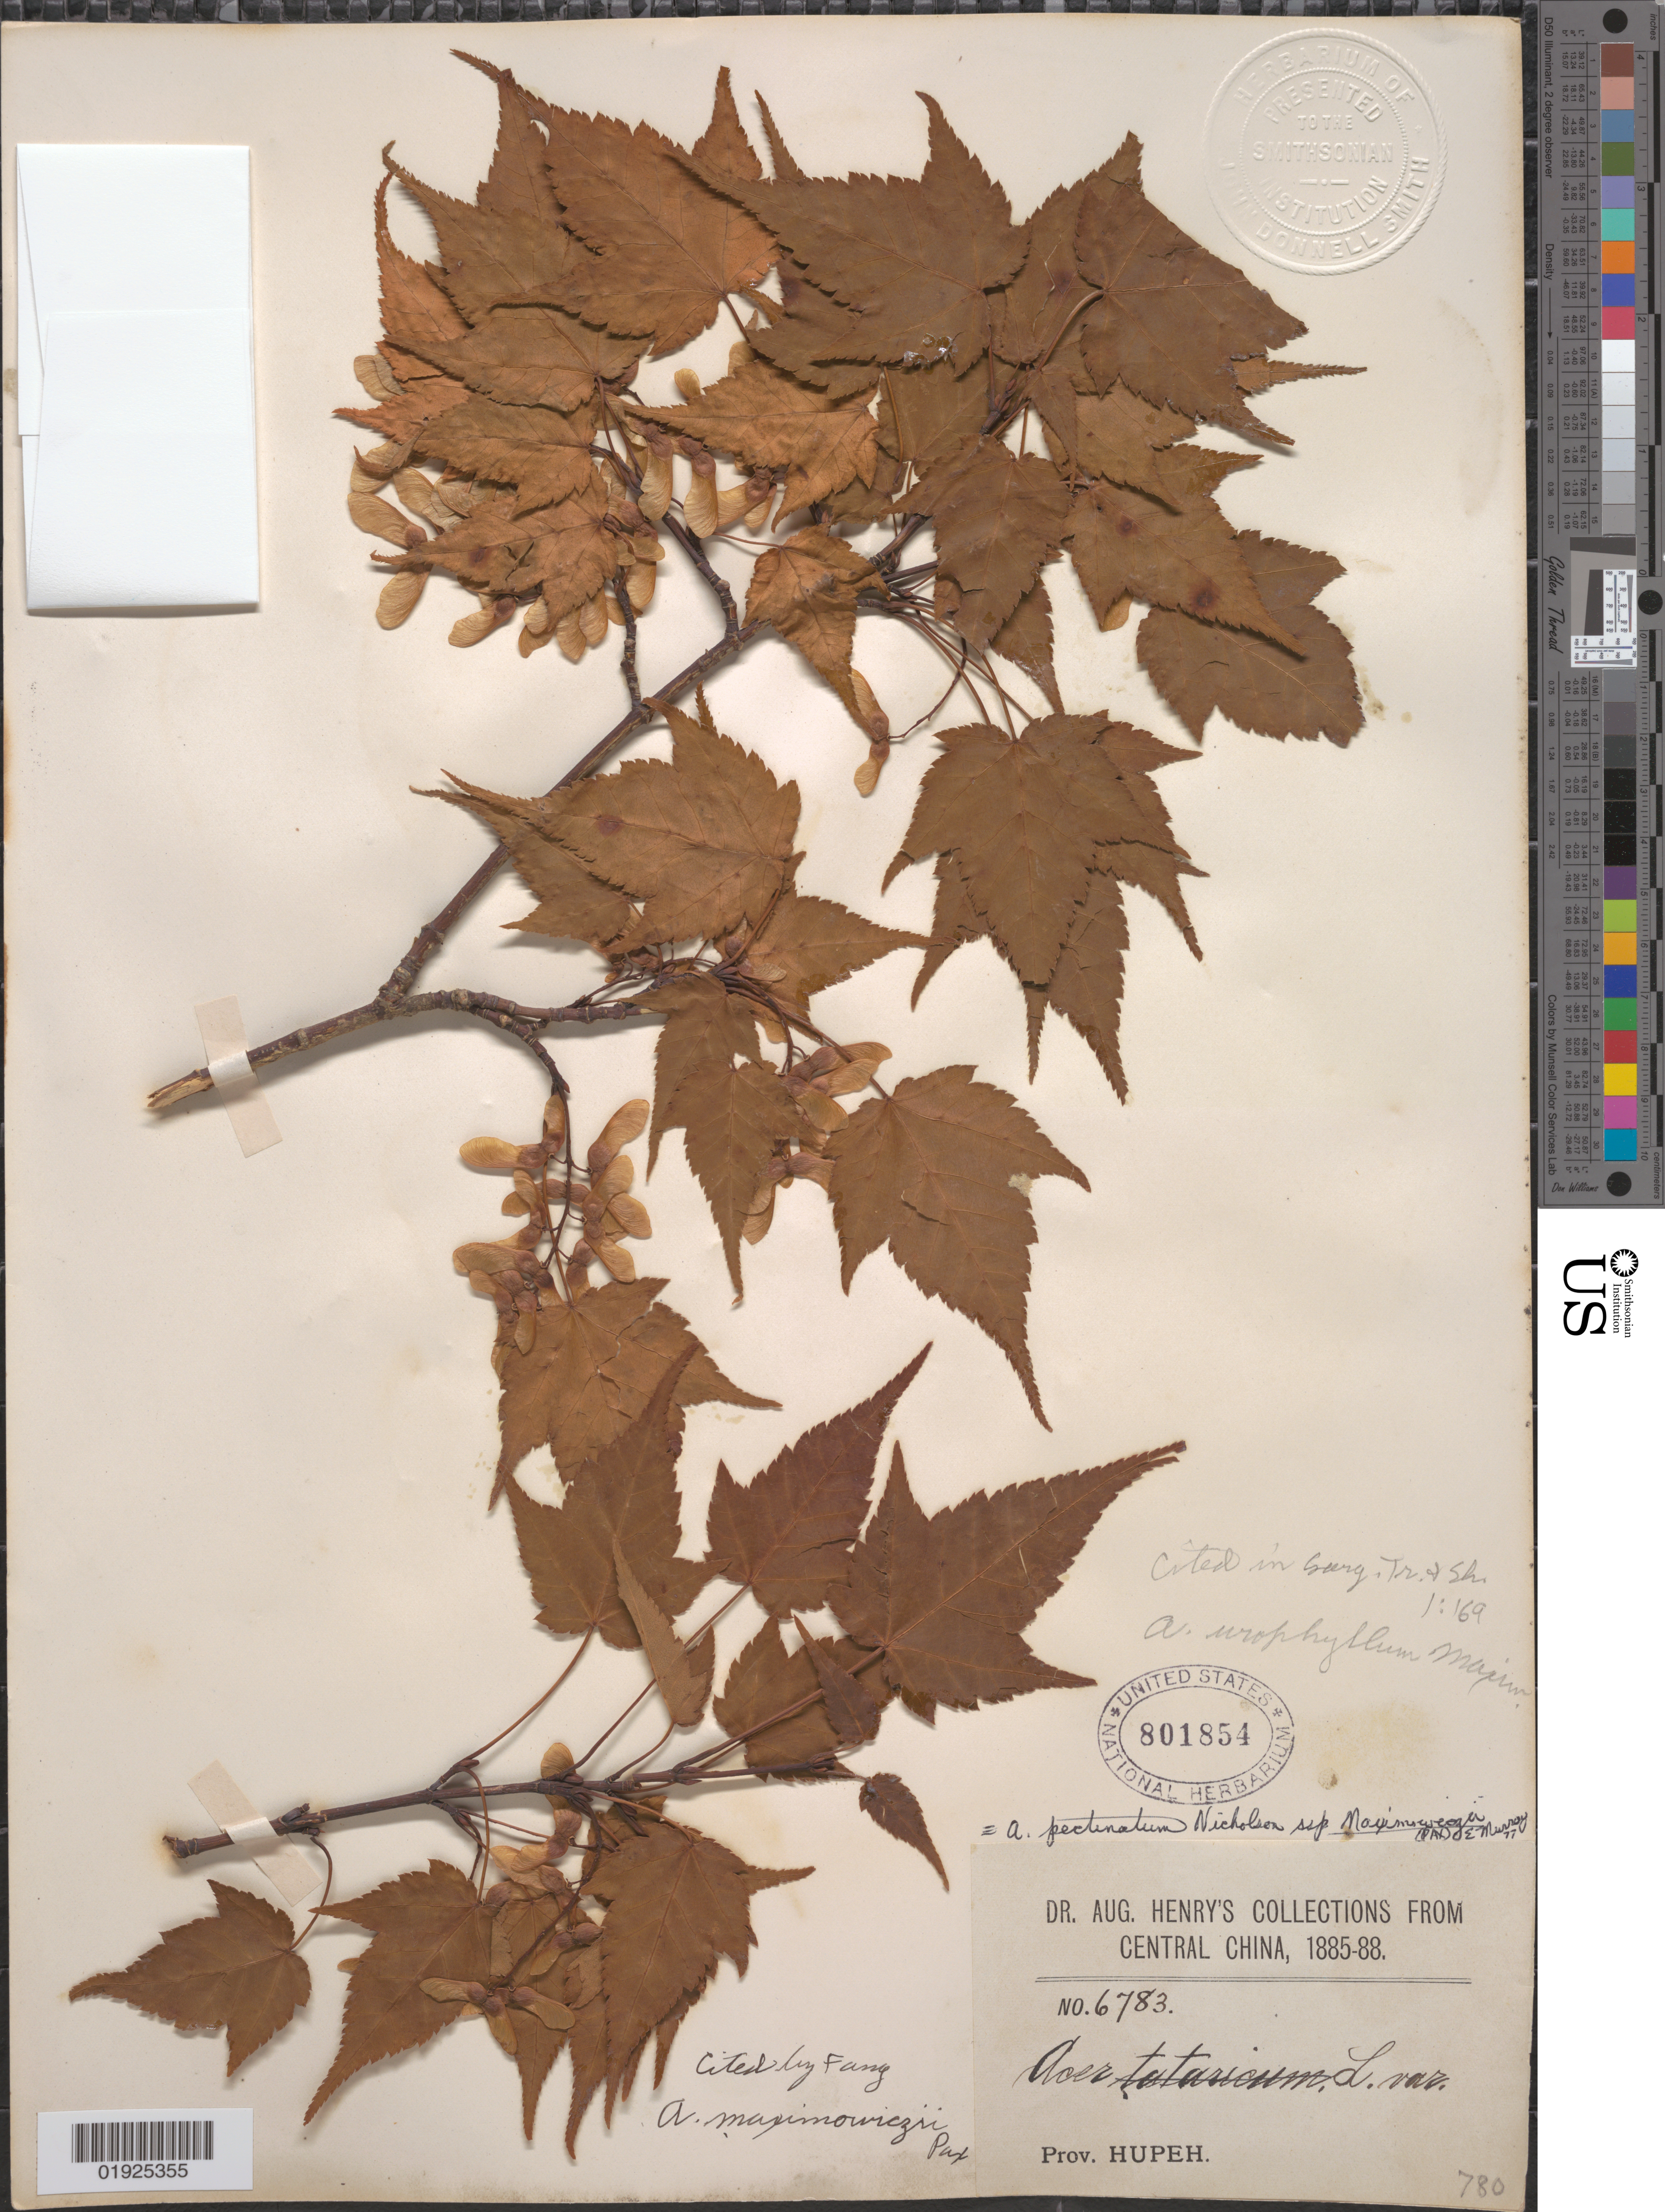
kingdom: Plantae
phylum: Tracheophyta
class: Magnoliopsida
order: Sapindales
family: Sapindaceae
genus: Acer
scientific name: Acer pectinatum subsp. maximowiczii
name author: (Pax) A.E. Murray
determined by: Murray, Edward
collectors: A. Henry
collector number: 6783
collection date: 1885/1888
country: China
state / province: Hubei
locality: Prov. Hupeh [Hubei]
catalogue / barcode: US 801854